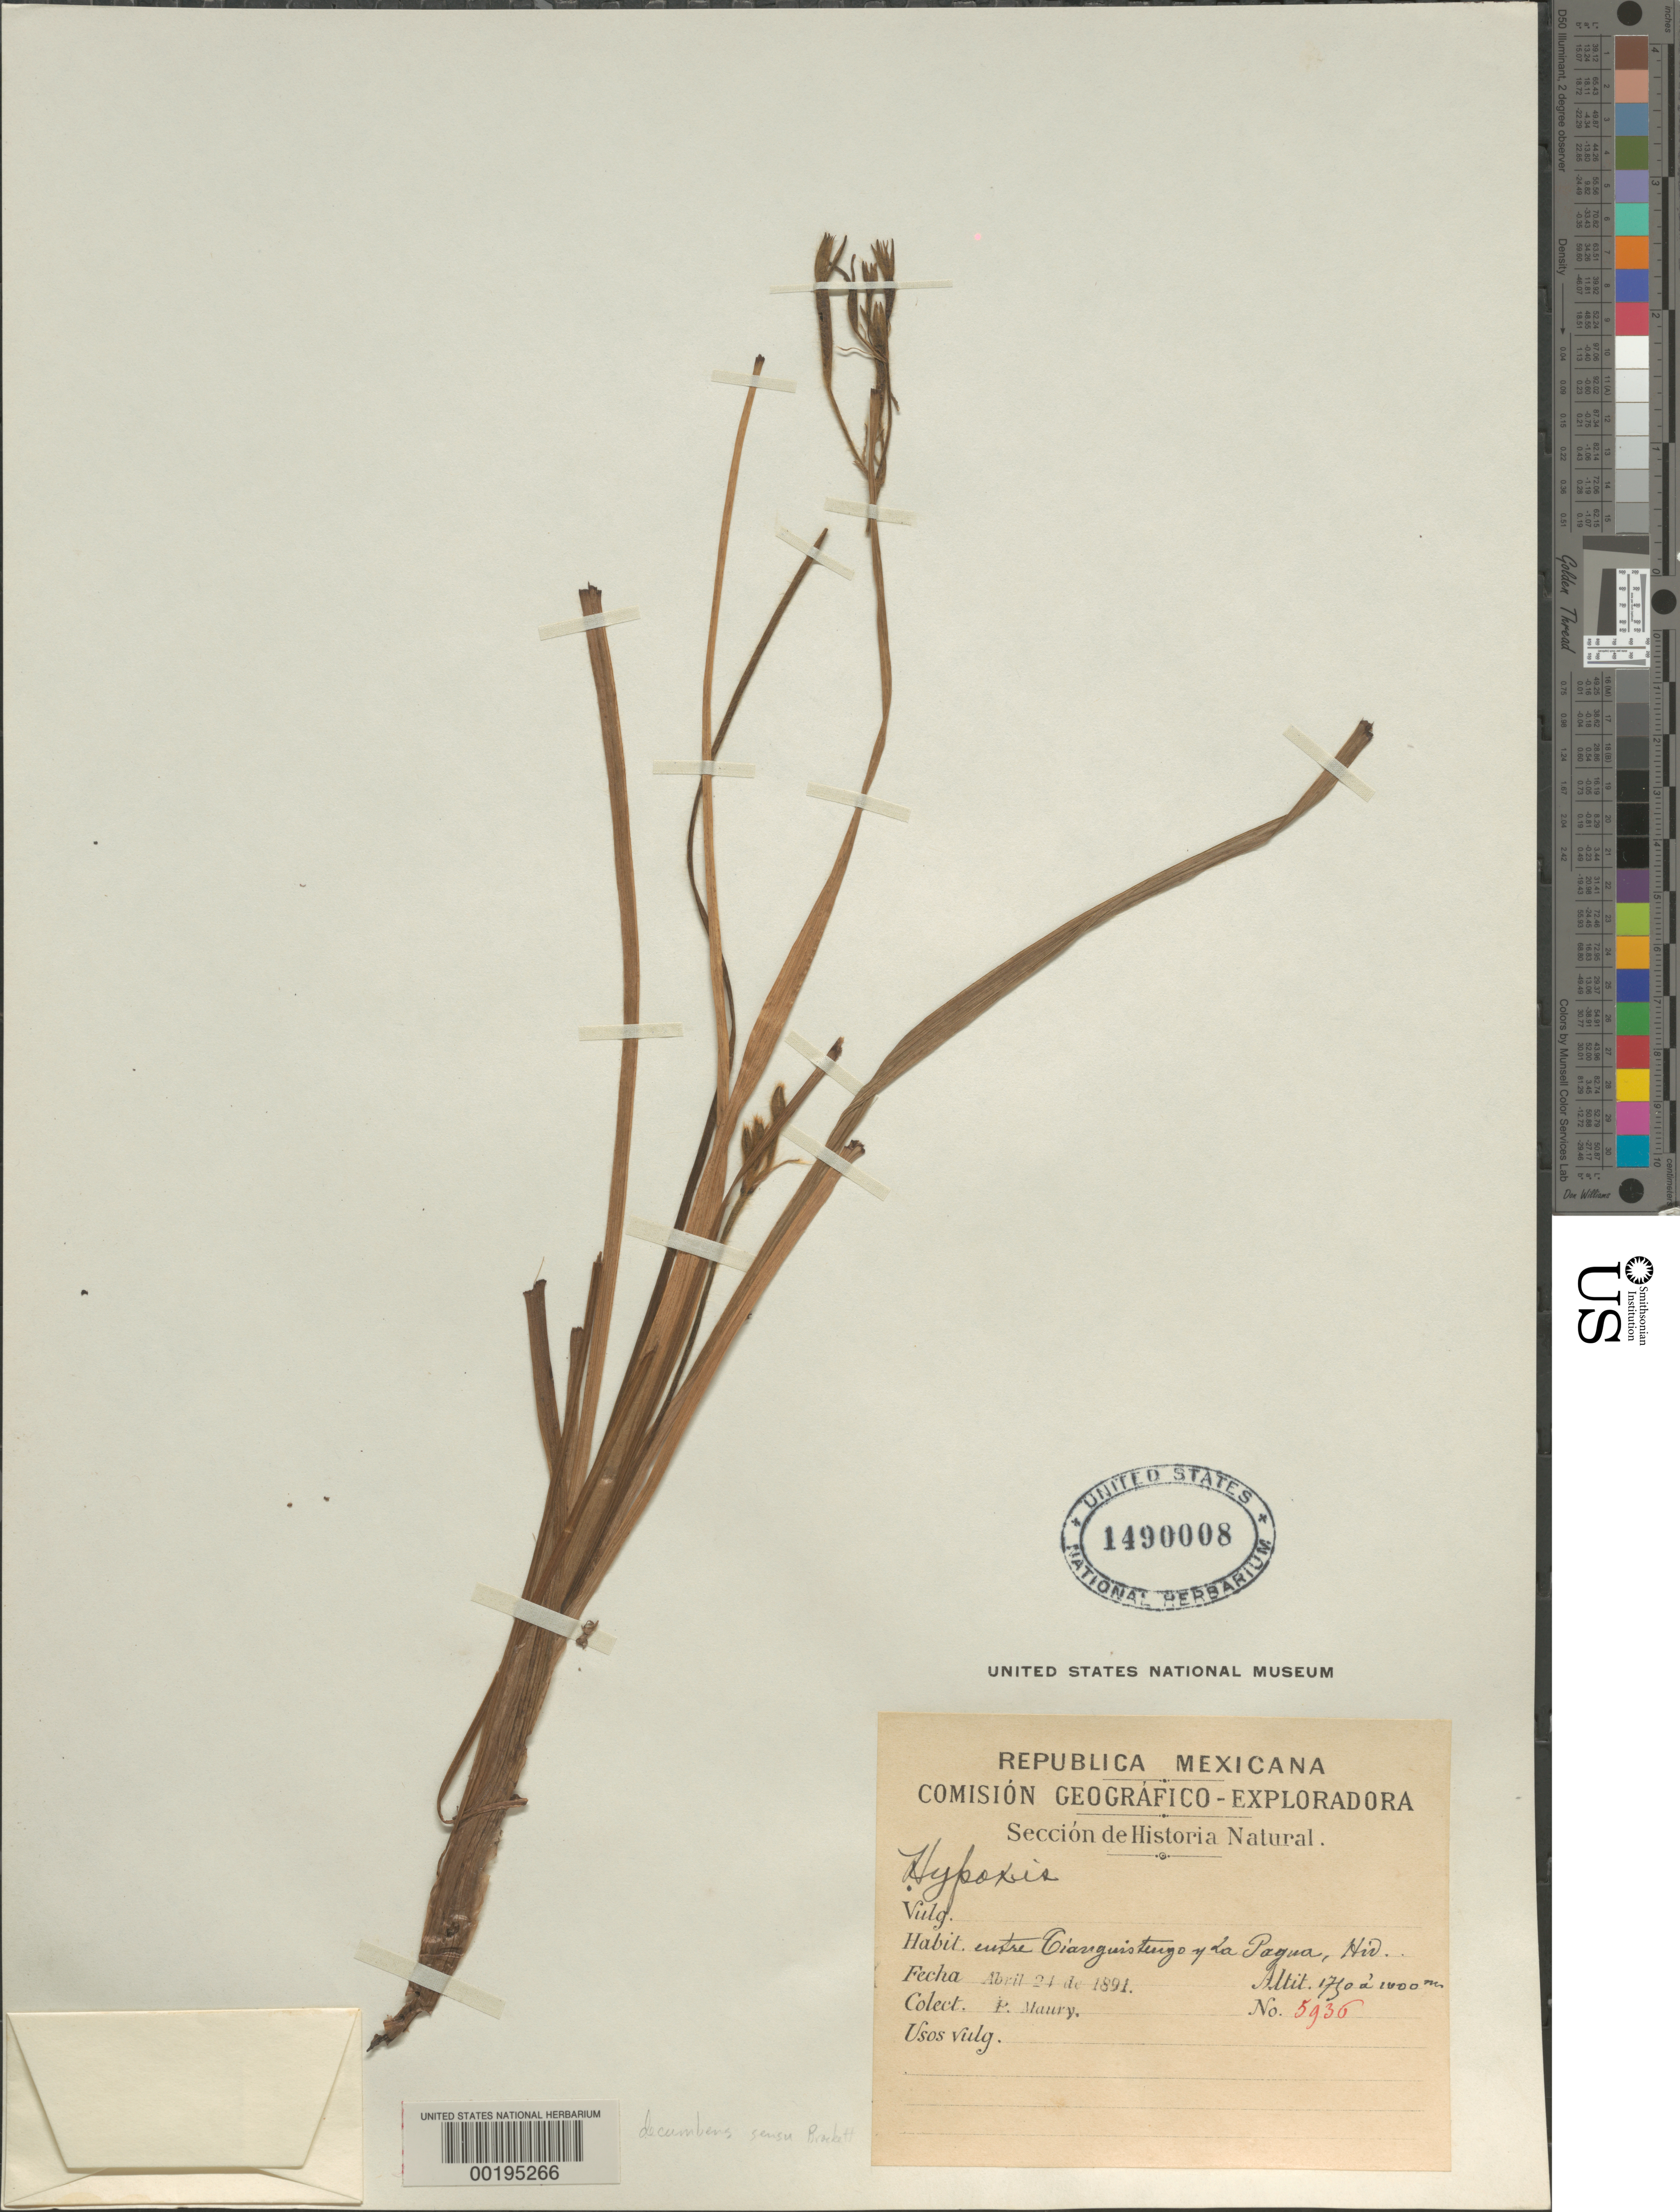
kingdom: Plantae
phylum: Tracheophyta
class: Liliopsida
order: Asparagales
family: Hypoxidaceae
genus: Hypoxis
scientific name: Hypoxis decumbens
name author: L.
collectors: P. J. Maury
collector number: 5936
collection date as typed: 24 Apr 1891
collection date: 1891-04-24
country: Mexico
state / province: Hidalgo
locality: Between Cianguistengo and La Payua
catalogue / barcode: US 1490008